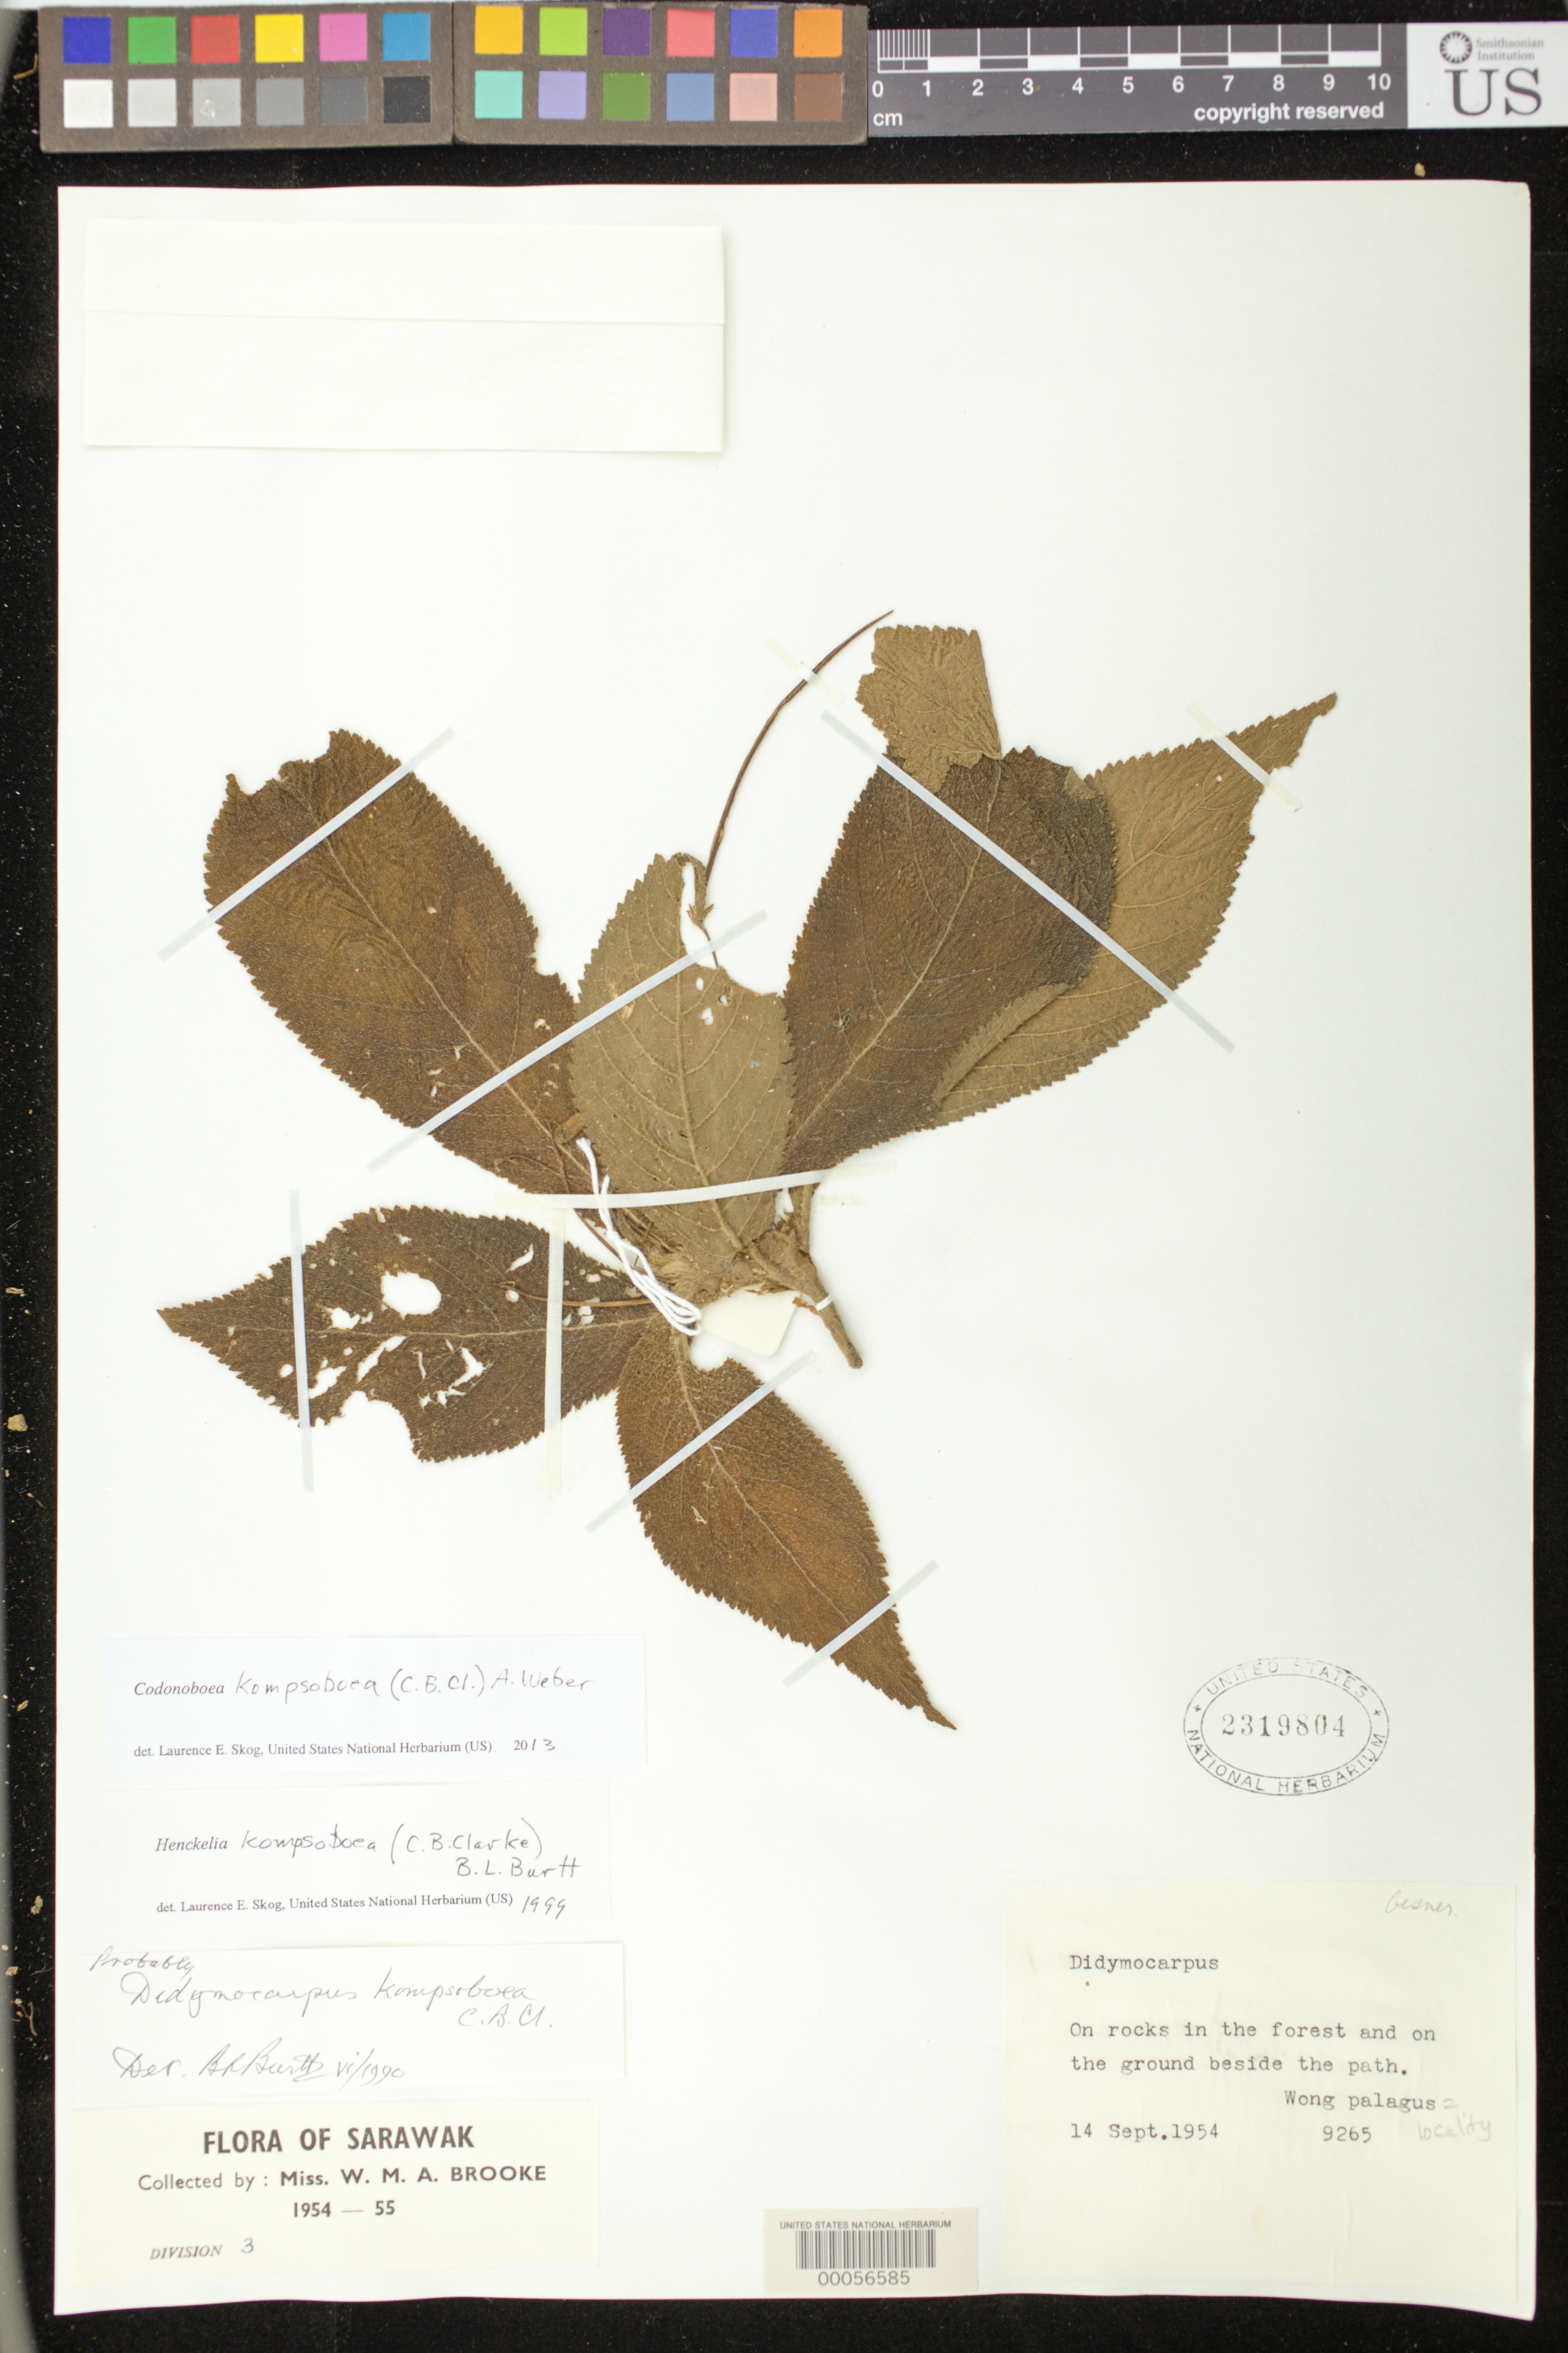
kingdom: Plantae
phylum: Tracheophyta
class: Magnoliopsida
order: Lamiales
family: Gesneriaceae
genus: Codonoboea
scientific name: Codonoboea kompsoboea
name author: (C.B. Clarke) A. Weber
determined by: Skog, Laurence E.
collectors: W. Brooke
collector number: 9265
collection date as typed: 14 Sep 1954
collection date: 1954-09-14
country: Malaysia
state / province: Sarawak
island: Borneo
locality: Wong palagus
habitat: On rocks in the forest and on the ground beside path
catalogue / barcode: US 2319804